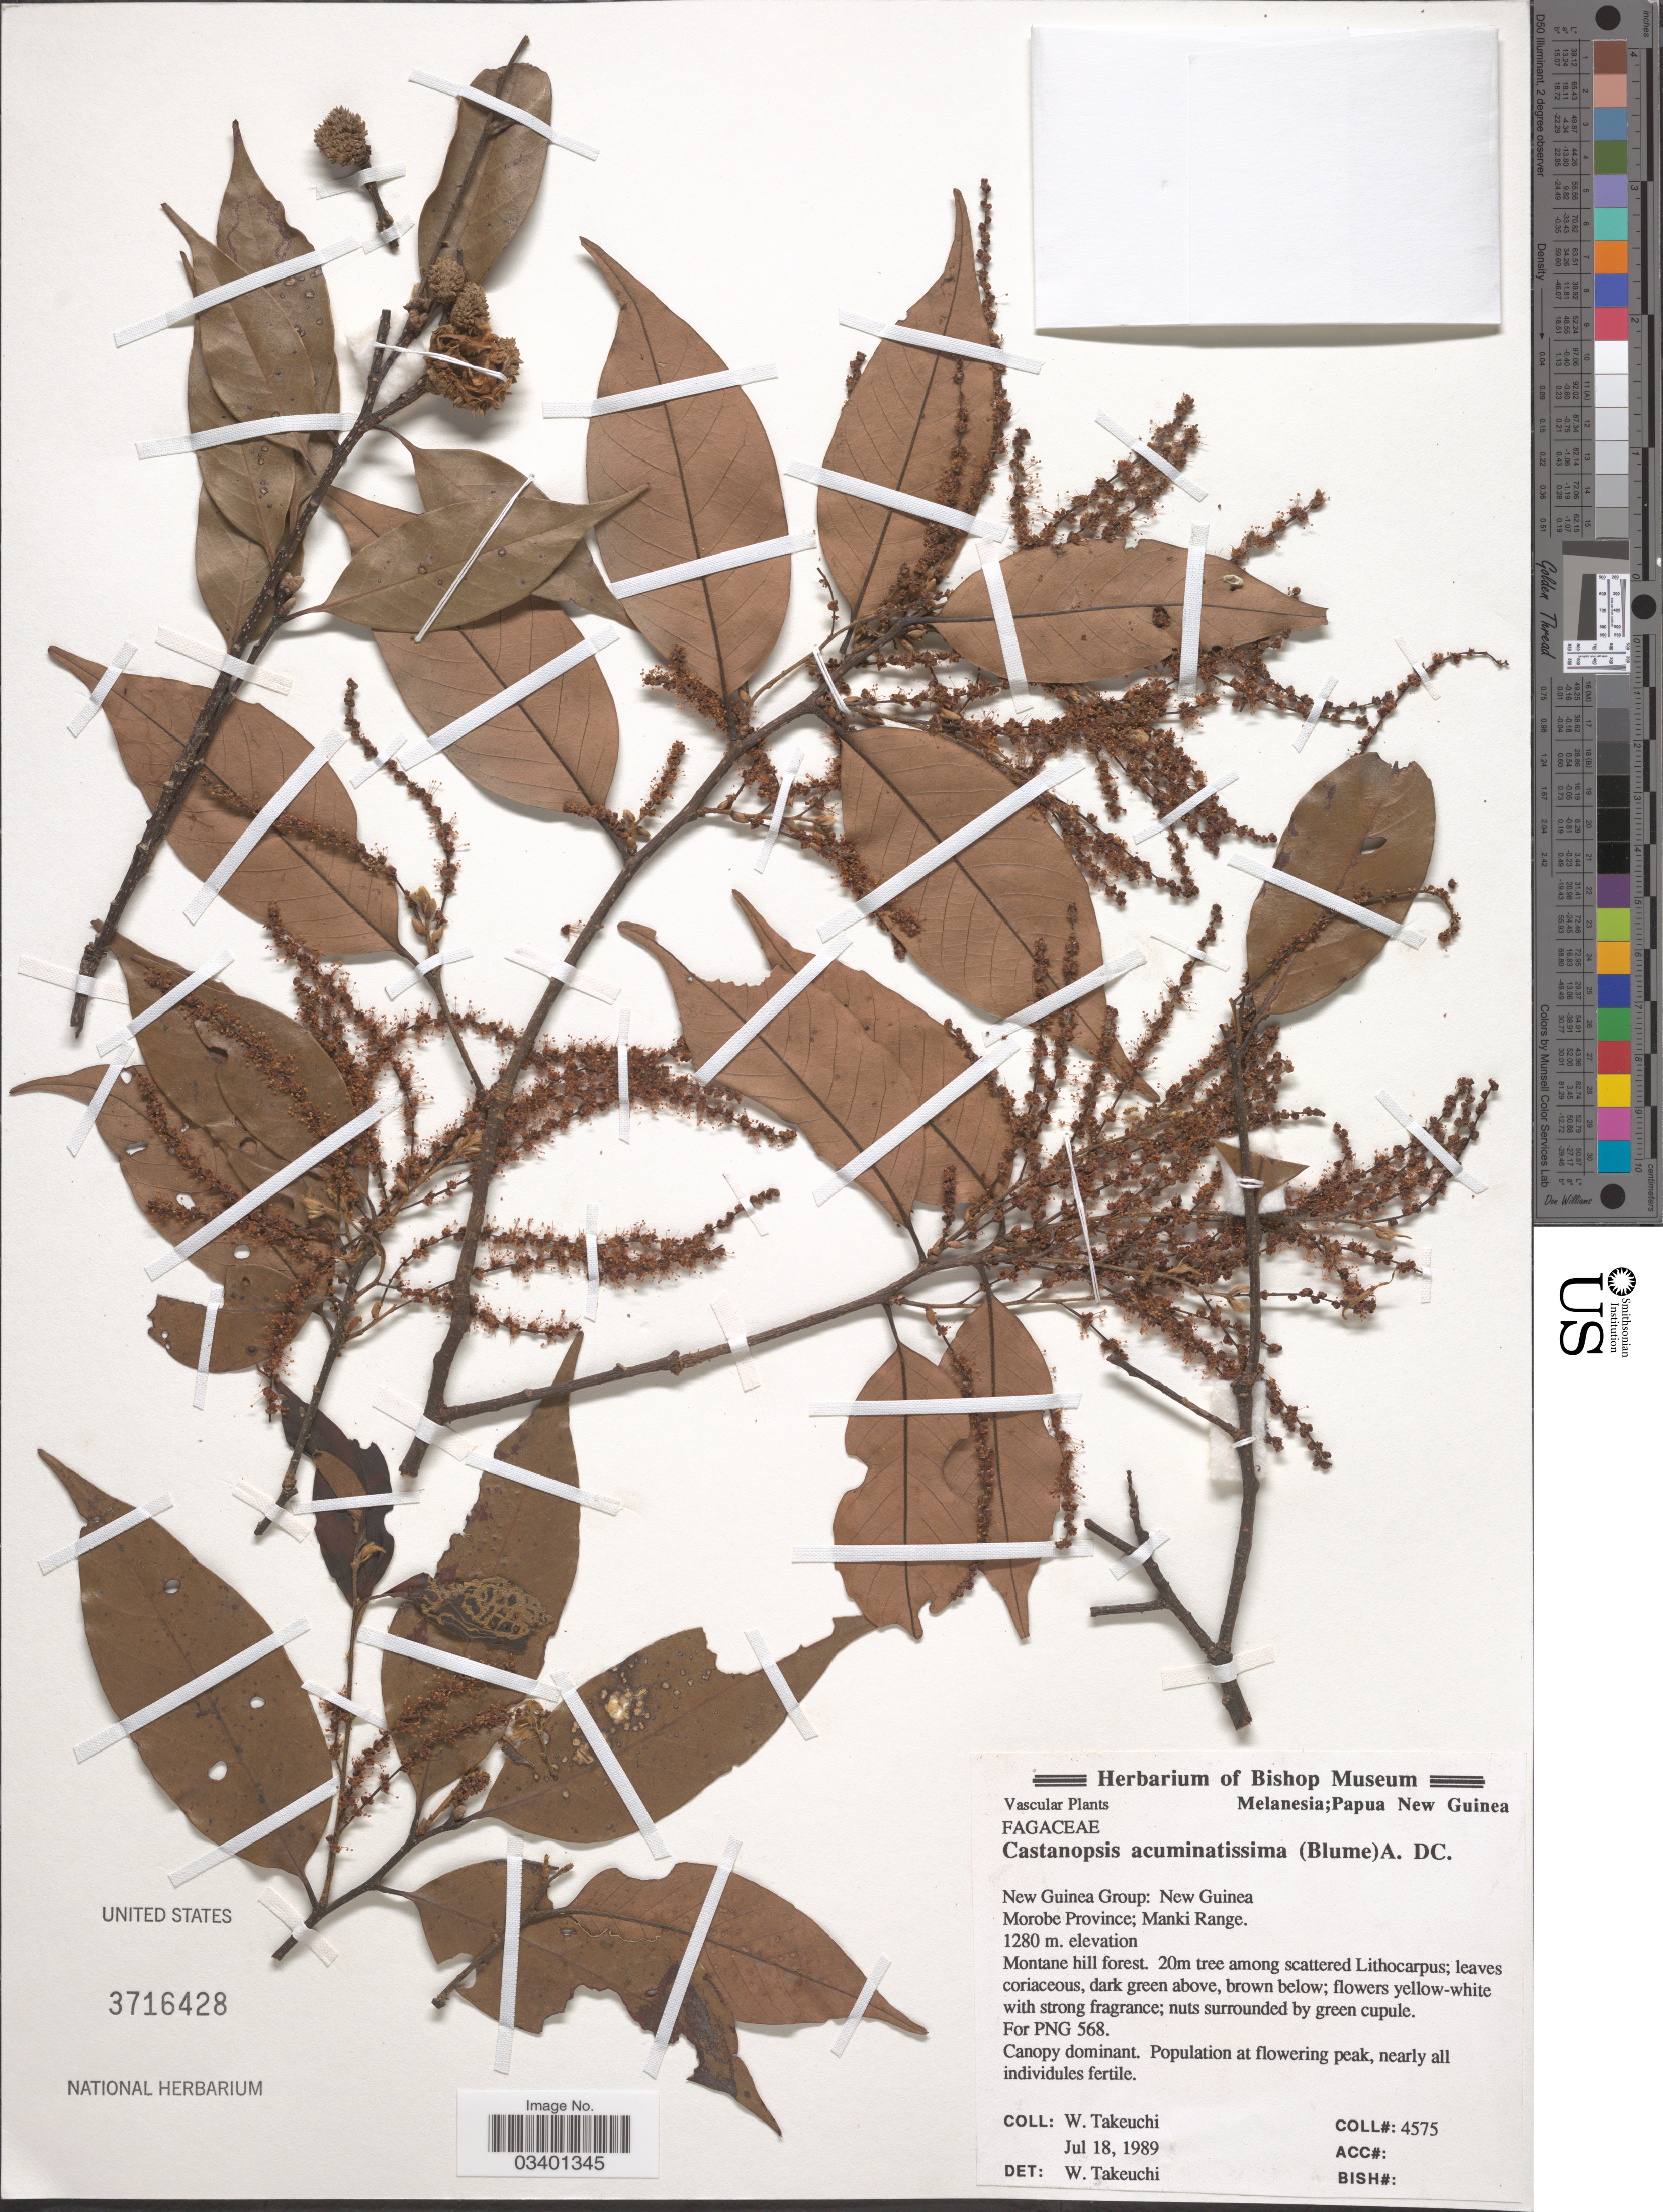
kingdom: Plantae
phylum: Tracheophyta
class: Magnoliopsida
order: Fagales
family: Fagaceae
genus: Castanopsis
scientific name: Castanopsis acuminatissima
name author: (Blume) A. DC.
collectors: W. Takeuchi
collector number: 4575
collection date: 1989-07-18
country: Papua New Guinea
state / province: Morobe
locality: New Guinea Group: New Guinea. Manki Range.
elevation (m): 1280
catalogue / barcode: US 3716428